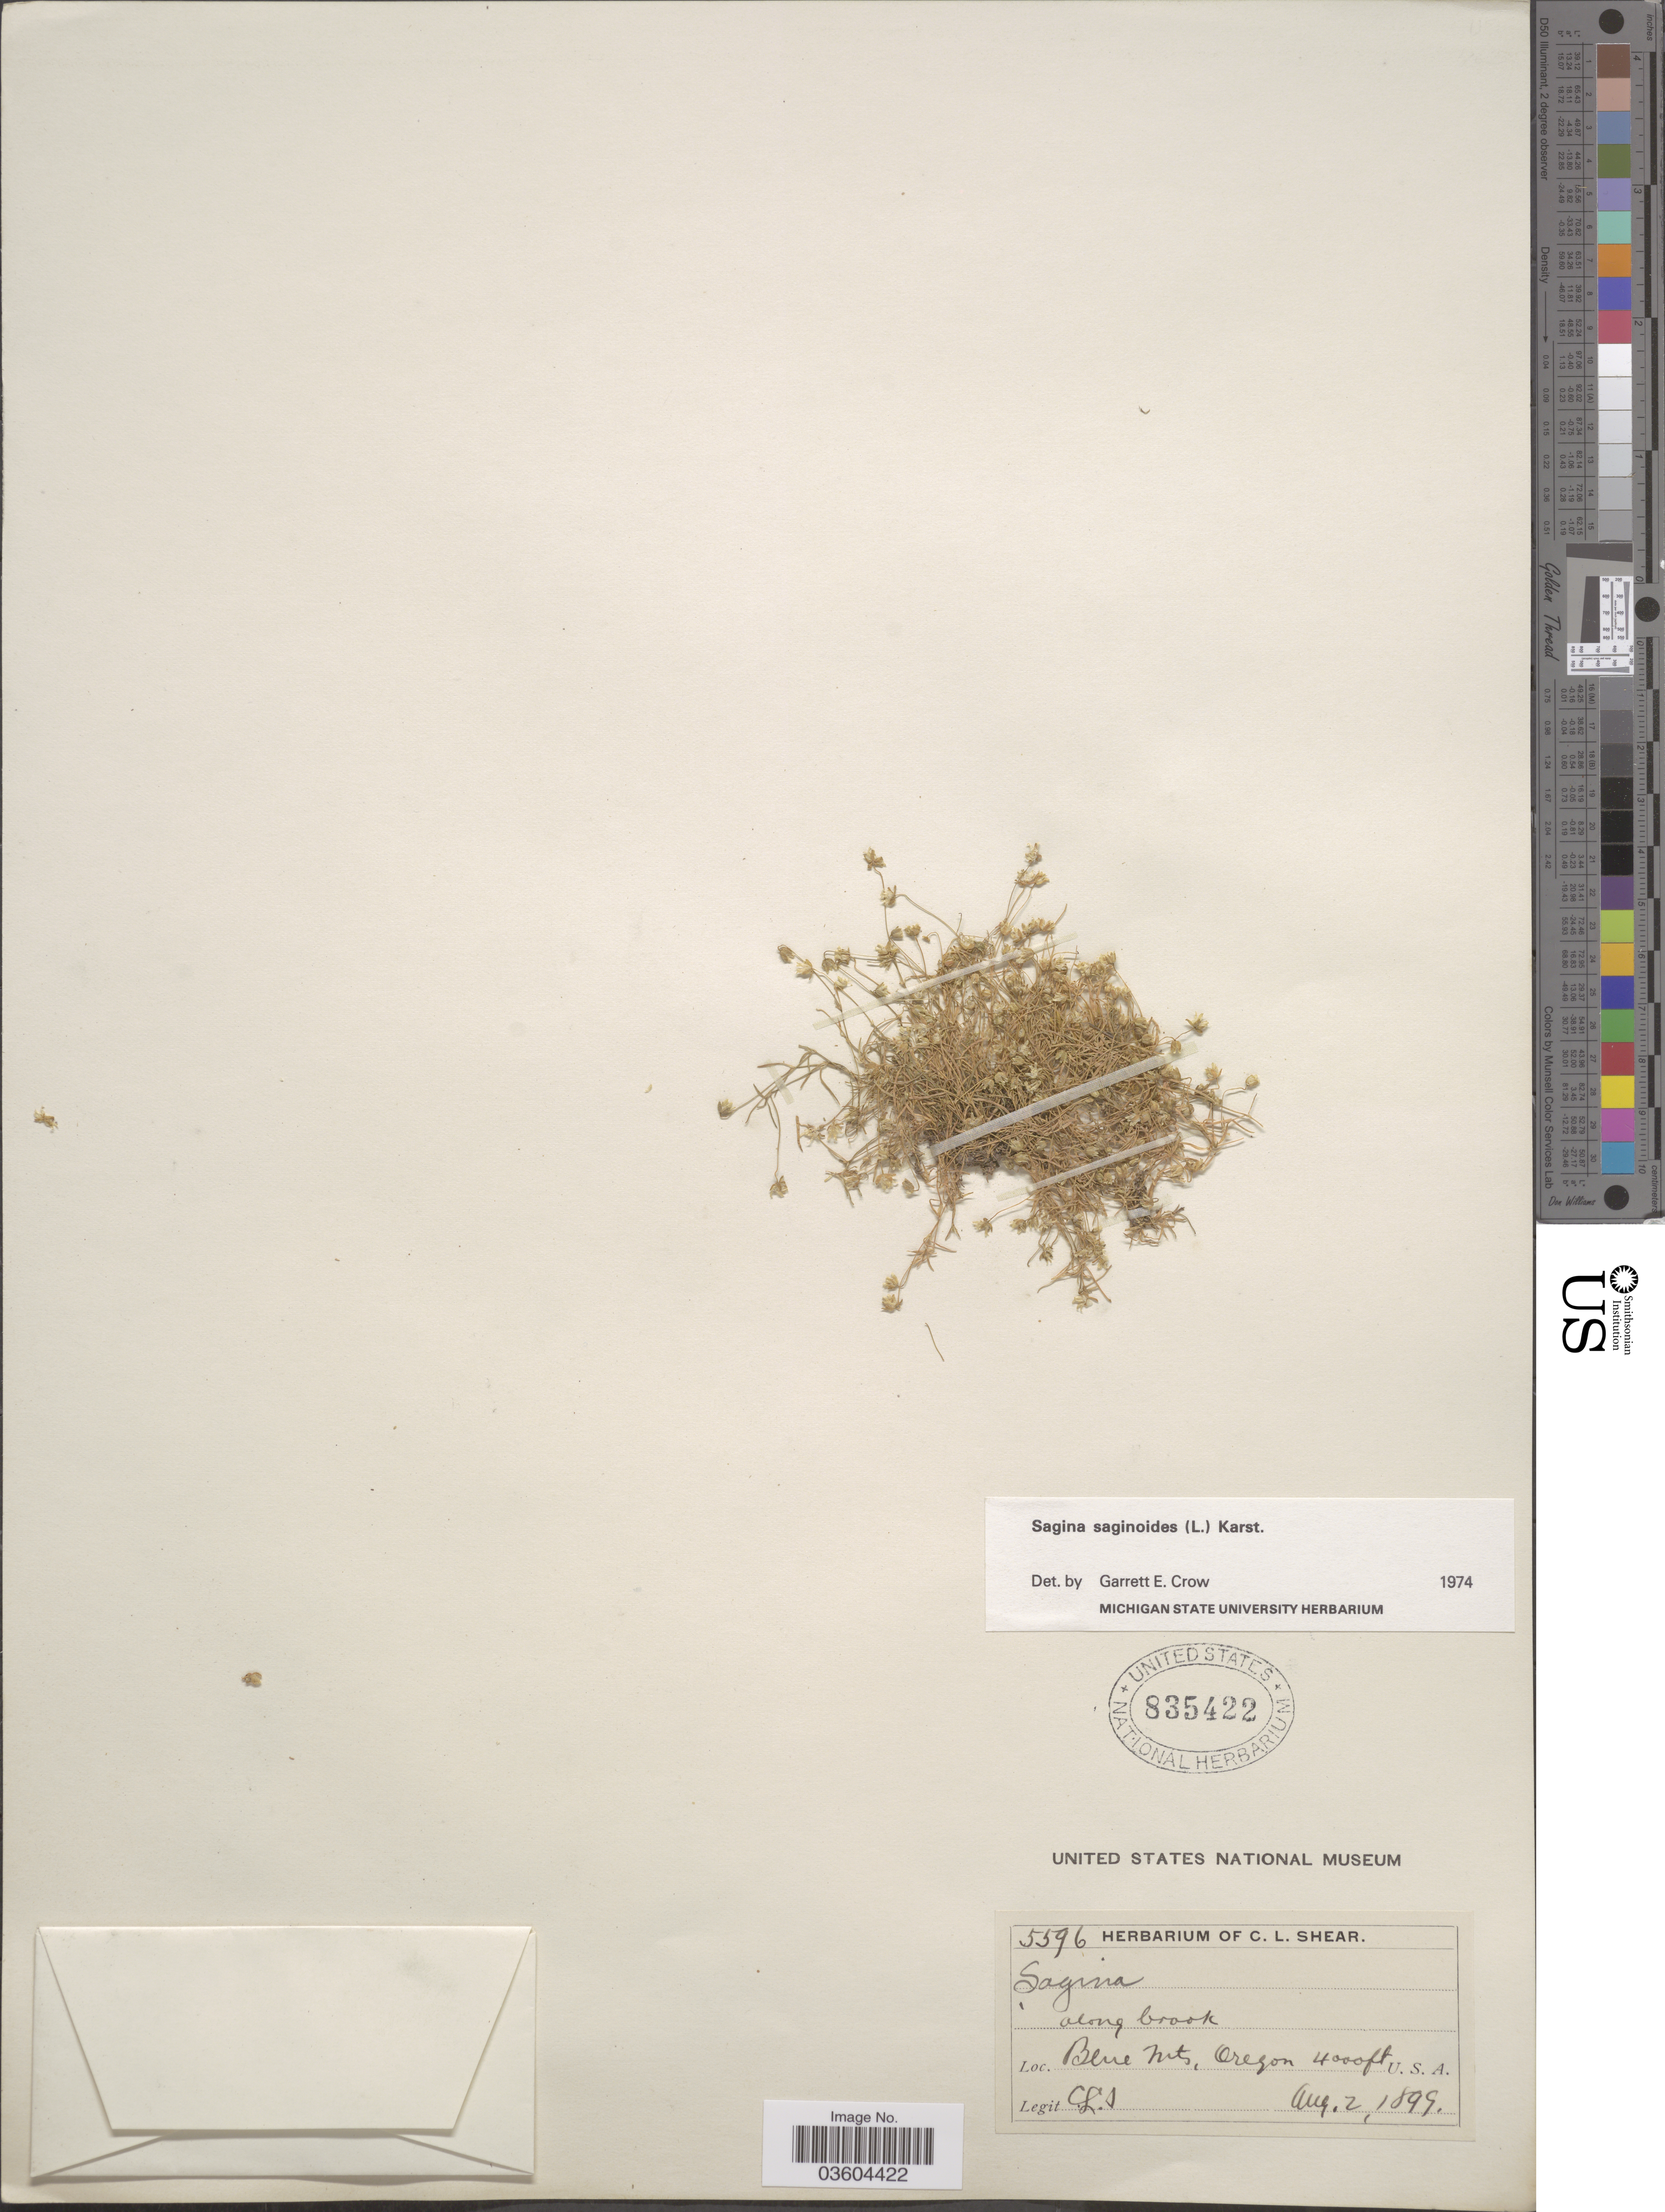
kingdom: Plantae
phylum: Tracheophyta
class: Magnoliopsida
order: Caryophyllales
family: Caryophyllaceae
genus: Sagina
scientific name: Sagina saginoides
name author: (L.) H. Karst.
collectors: C. L. Shear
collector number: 5596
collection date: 1899-08-02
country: United States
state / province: Oregon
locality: Blue Mts.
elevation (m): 1219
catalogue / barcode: US 835422